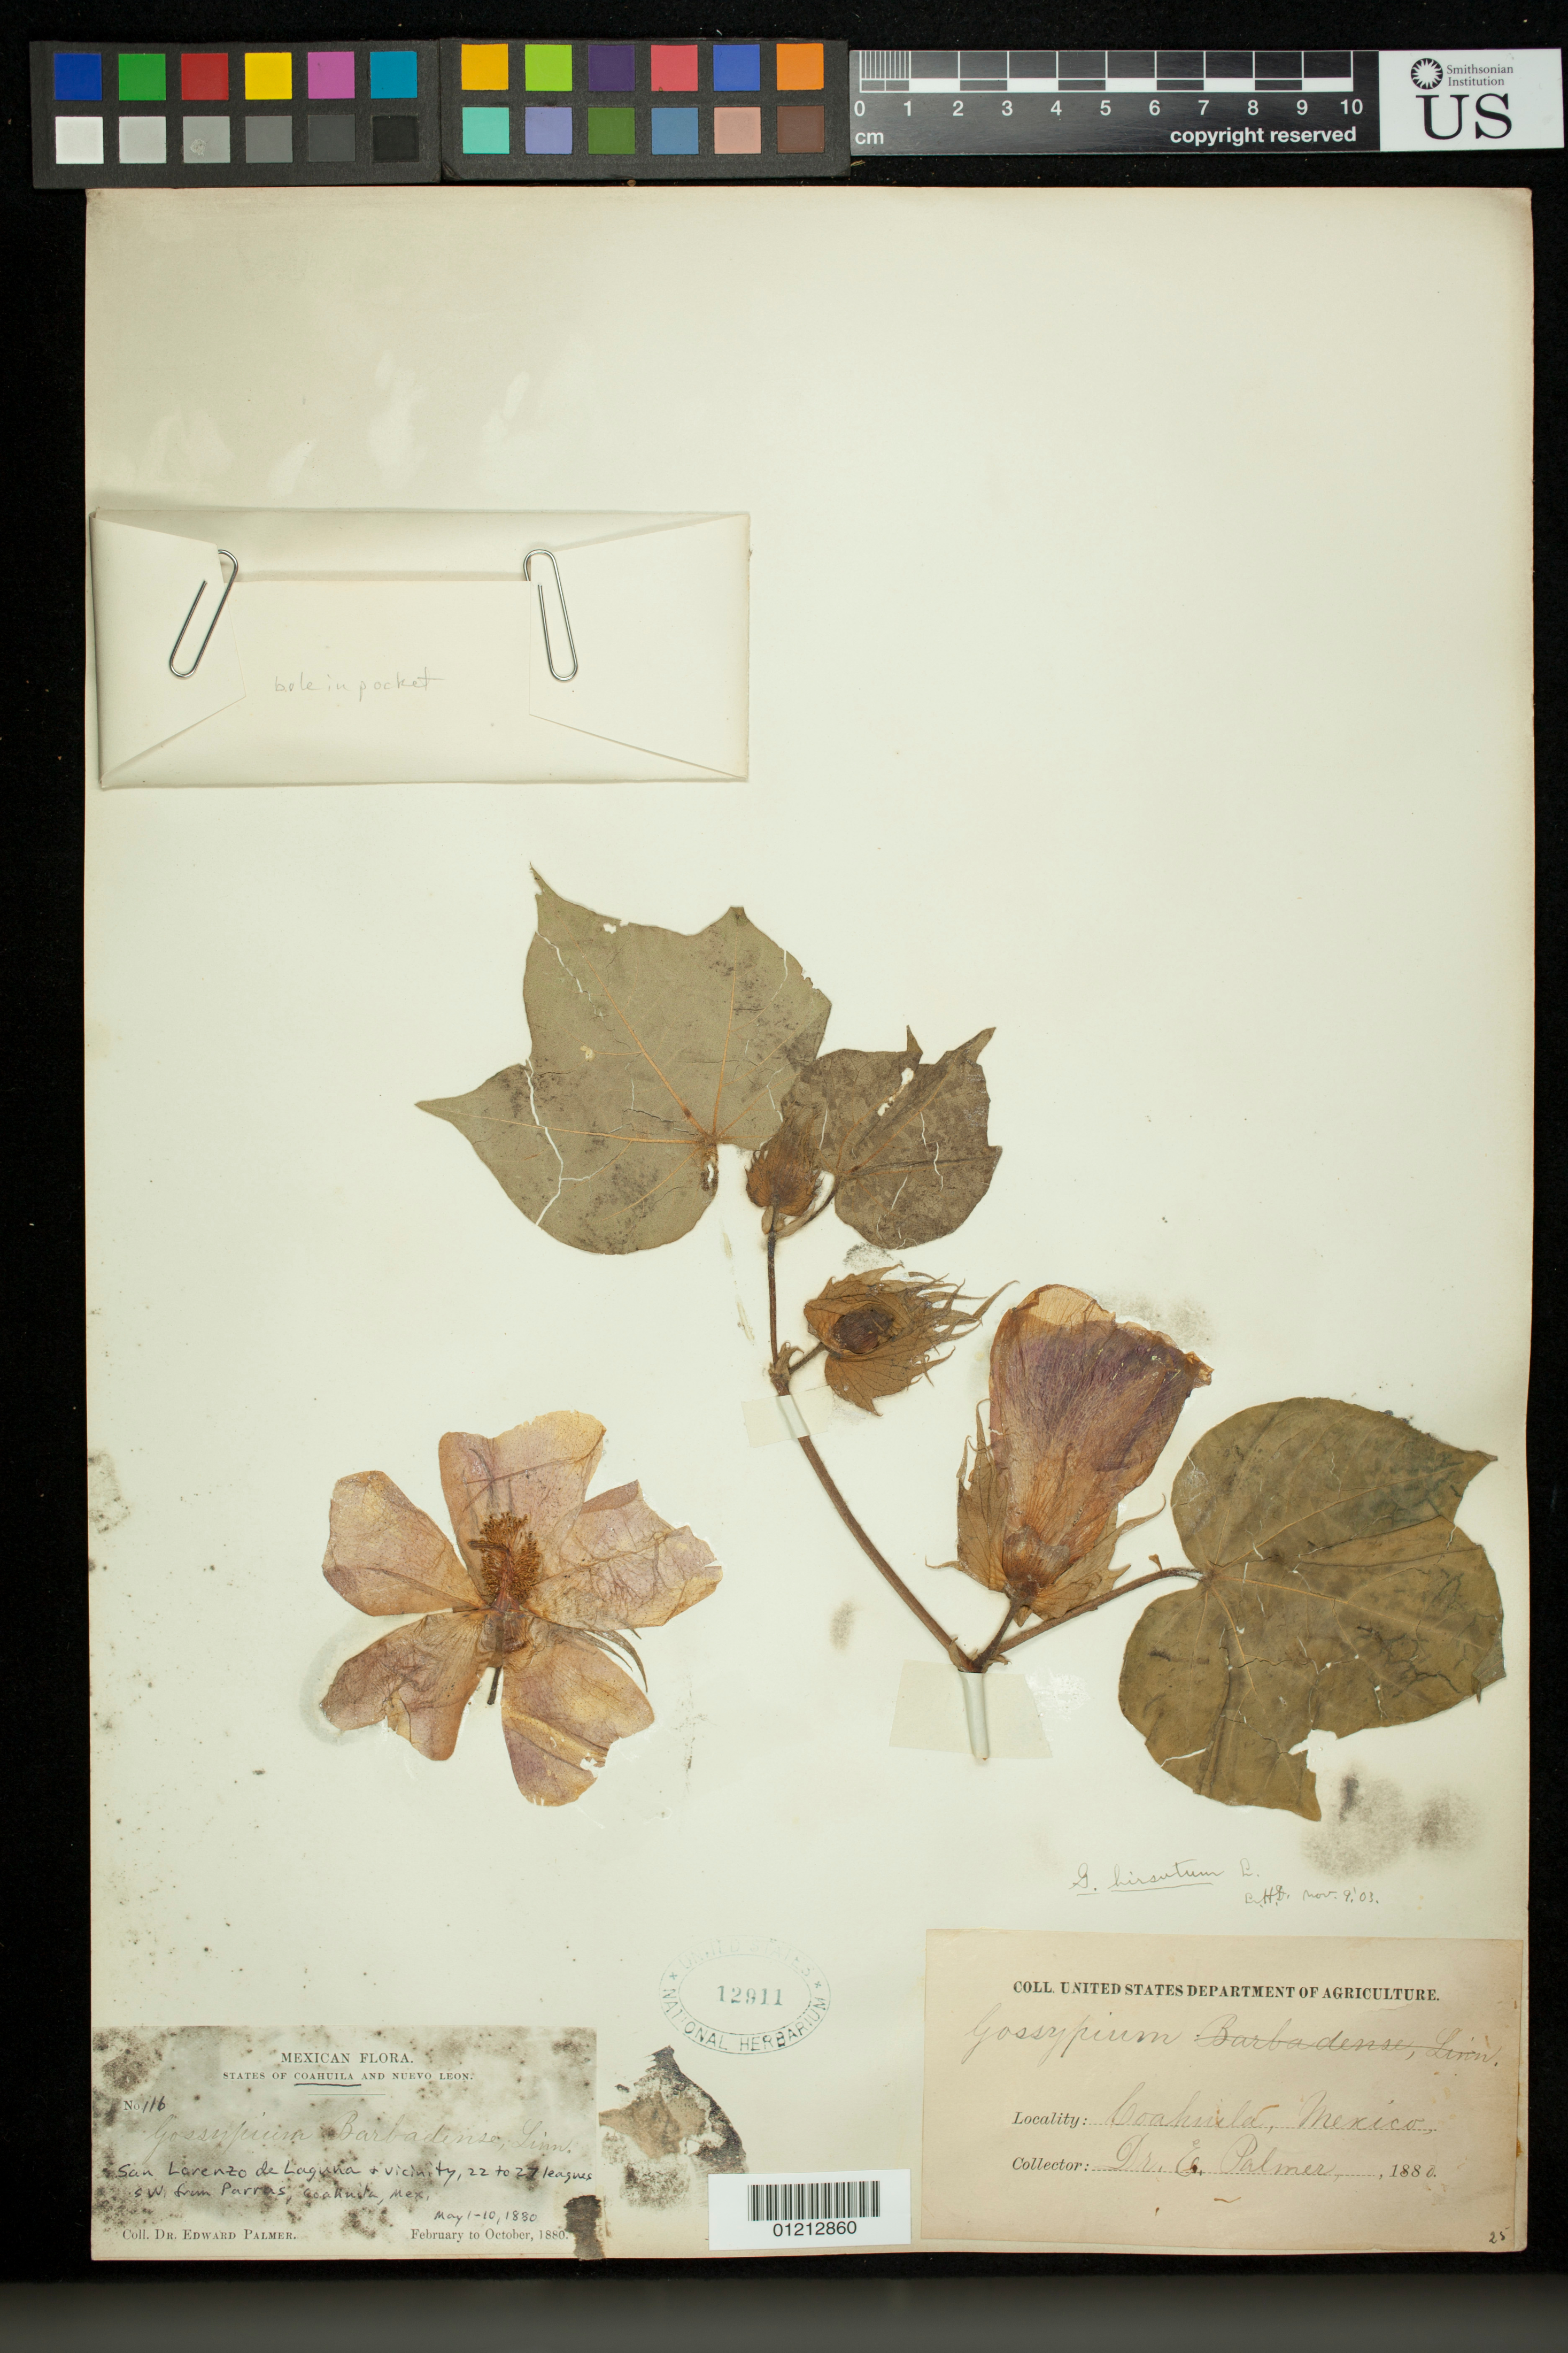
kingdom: Plantae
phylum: Tracheophyta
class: Magnoliopsida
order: Malvales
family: Malvaceae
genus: Gossypium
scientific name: Gossypium hirsutum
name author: L.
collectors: E. Palmer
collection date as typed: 1880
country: Mexico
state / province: Coahuila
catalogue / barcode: US 12911